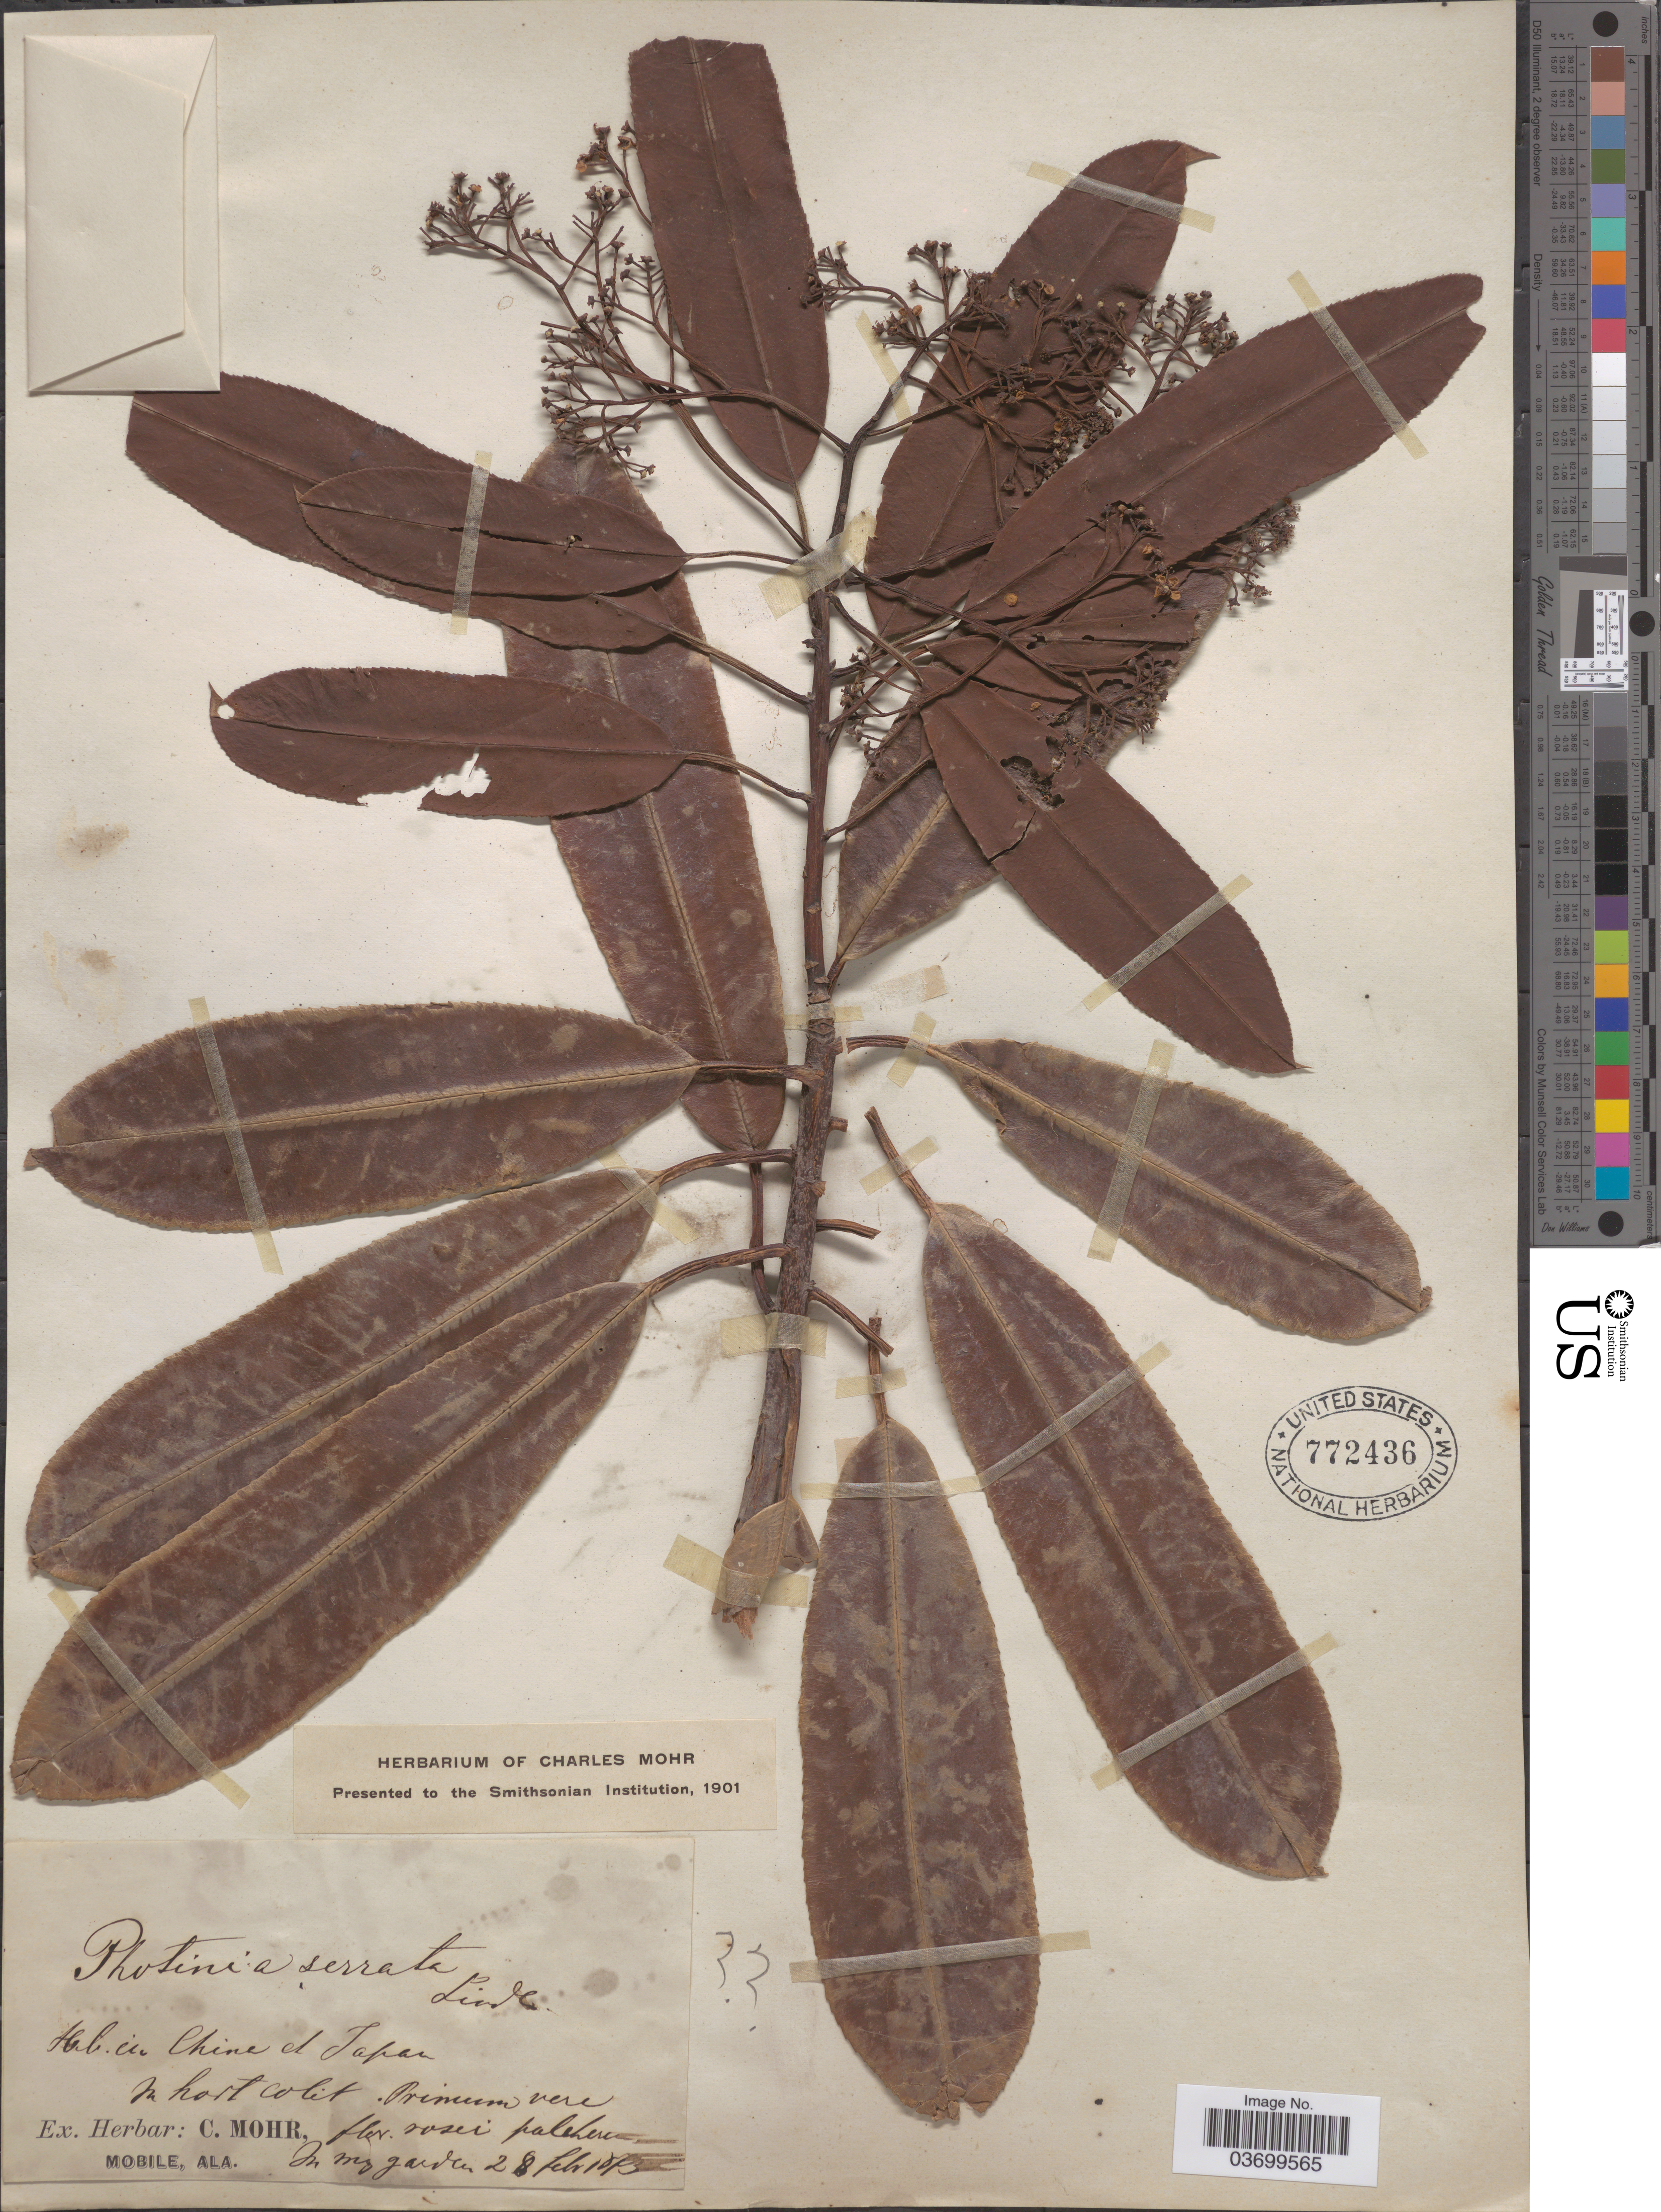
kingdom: Plantae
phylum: Tracheophyta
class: Magnoliopsida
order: Rosales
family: Rosaceae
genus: Photinia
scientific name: Photinia serrulata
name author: Franch. & Sav.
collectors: ex herb. C. Mohr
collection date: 1873-02-22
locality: Chine et Japan. In hort colit. Primmum vere flor. rosei [interpreted] palehere [interpreted].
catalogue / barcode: US 772436